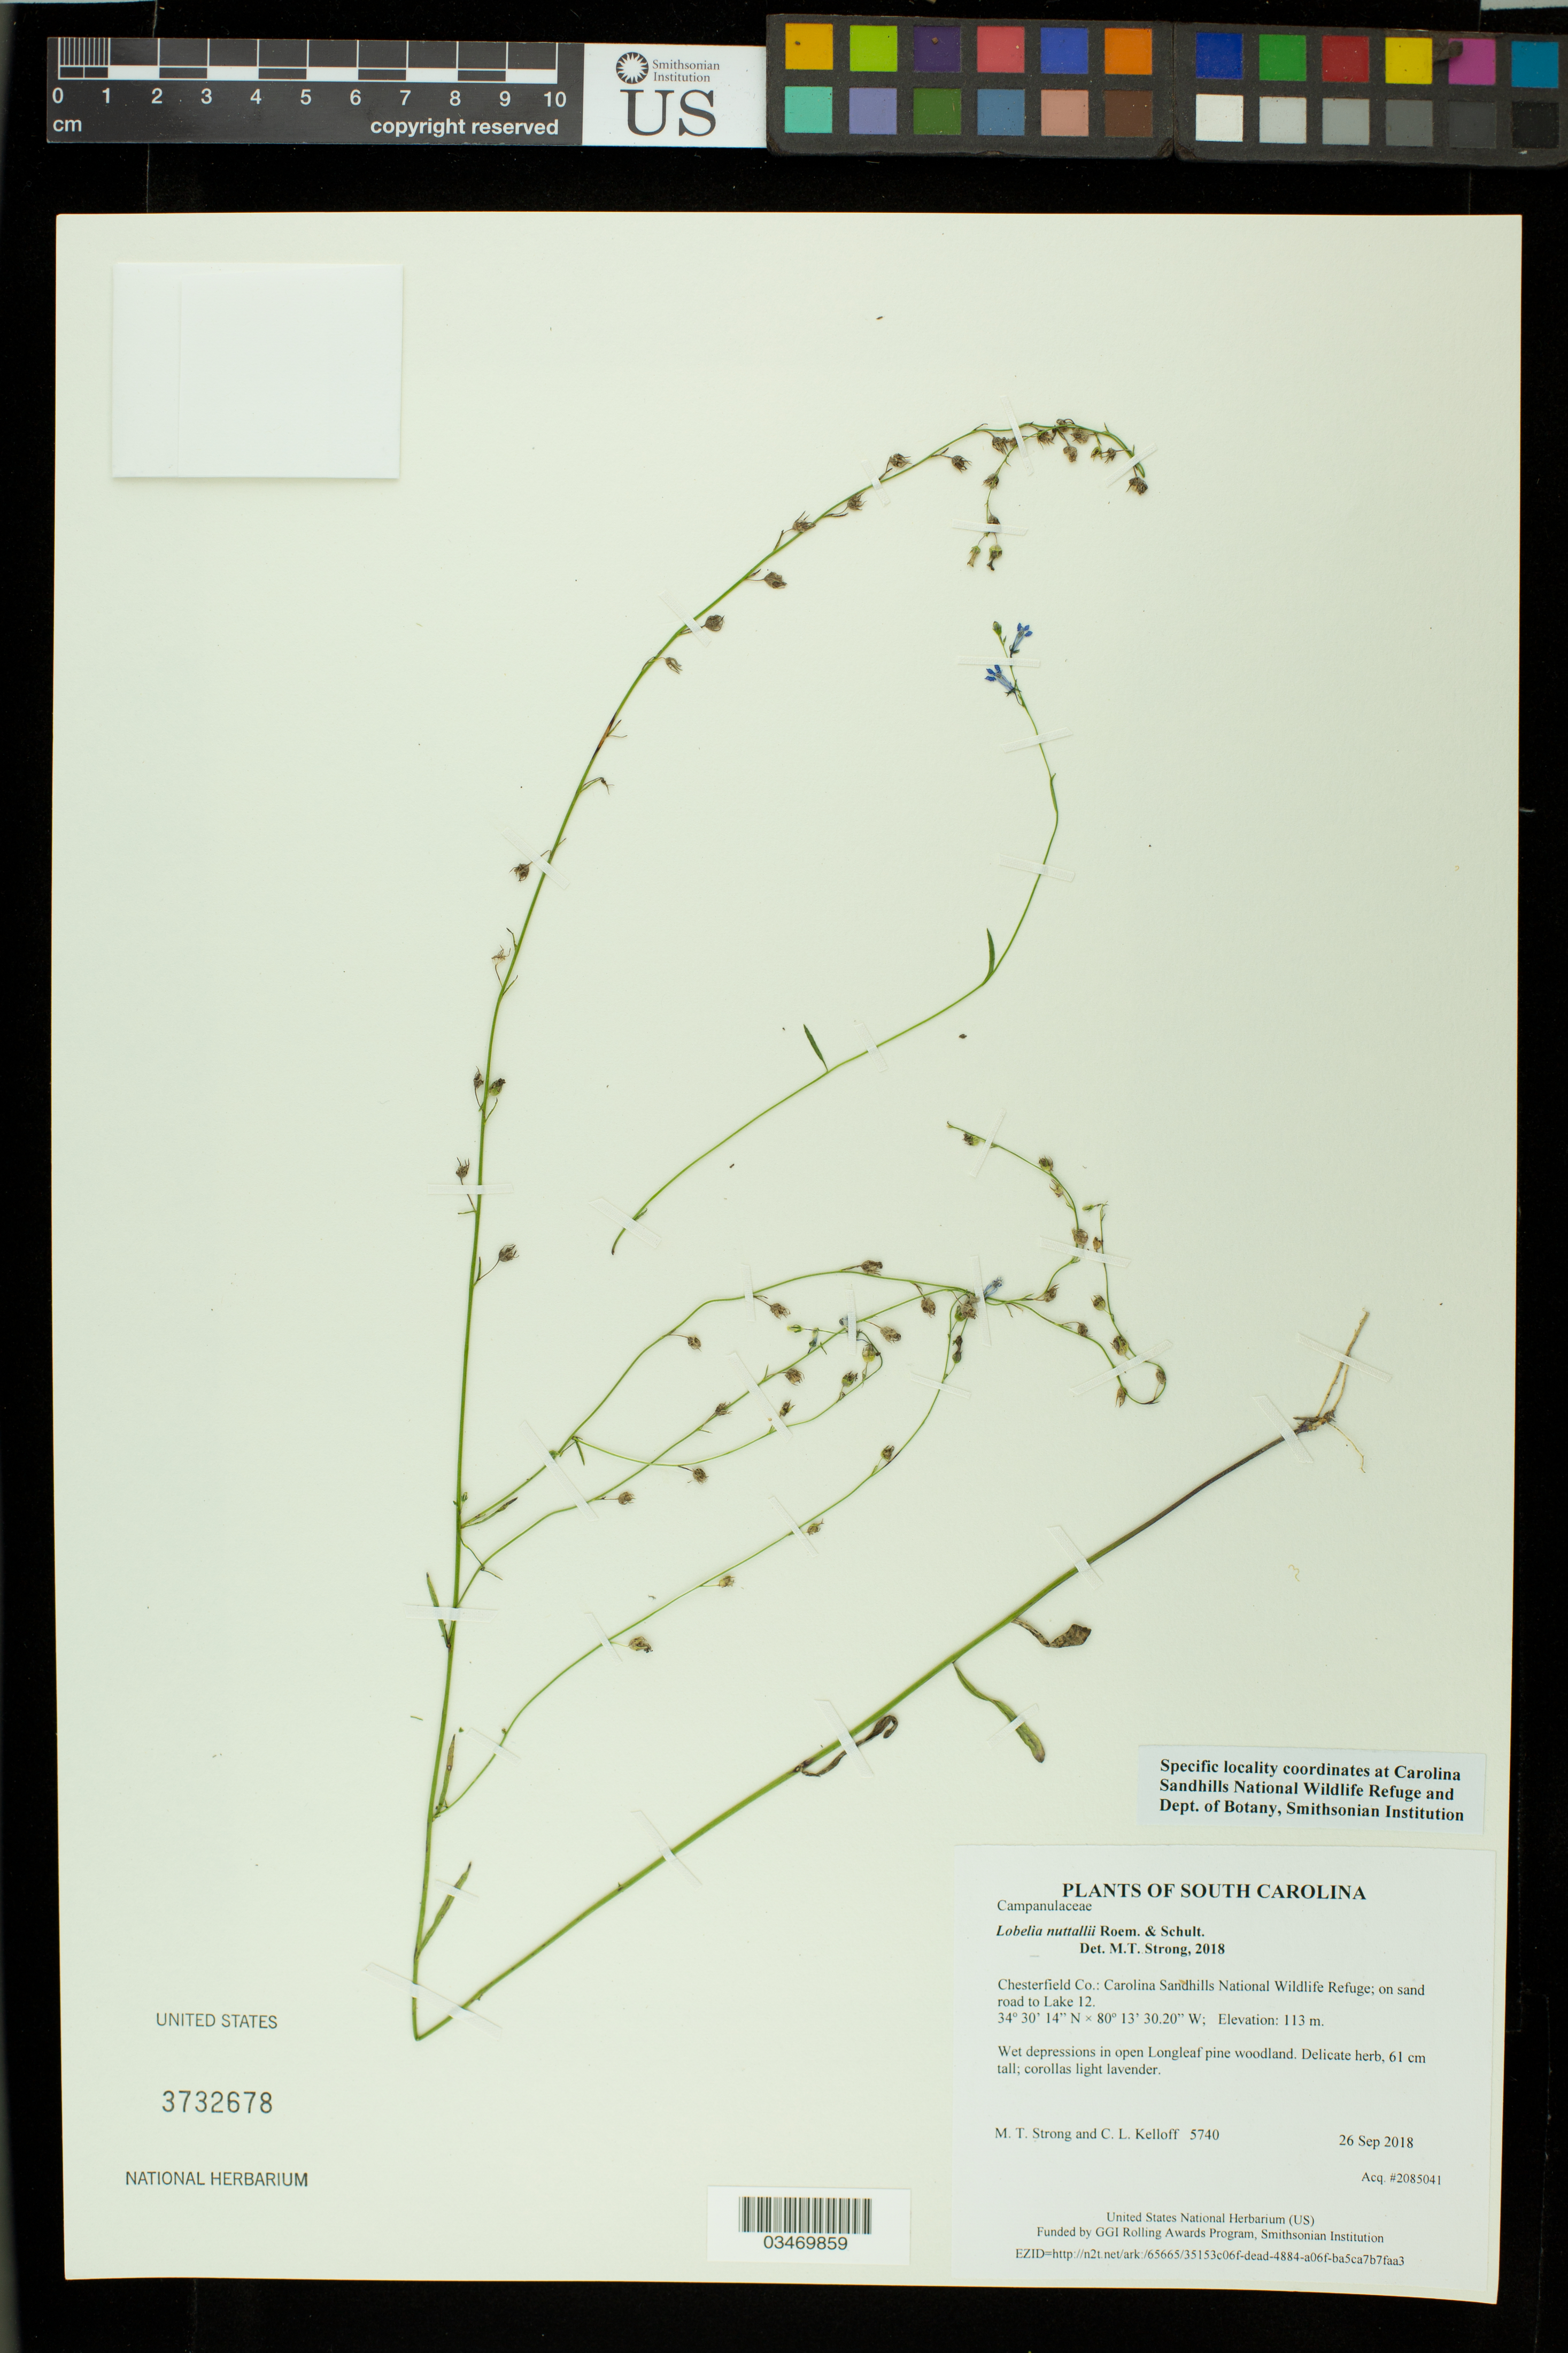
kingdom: Plantae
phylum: Tracheophyta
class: Magnoliopsida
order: Asterales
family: Campanulaceae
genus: Lobelia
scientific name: Lobelia nuttallii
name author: Schult.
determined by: Strong, M. T., (US), Smithsonian Institution - National Museum of Natural History (UNITED STATES)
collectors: M. T. Strong & C. L. Kelloff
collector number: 5740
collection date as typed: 26 Sep 2018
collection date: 2018-09-26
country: United States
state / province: South Carolina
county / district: Chesterfield Co.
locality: Carolina Sandhills National Wildlife Refuge; on sand road to Lake 12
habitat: Seepage across road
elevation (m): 113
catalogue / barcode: US 3732678